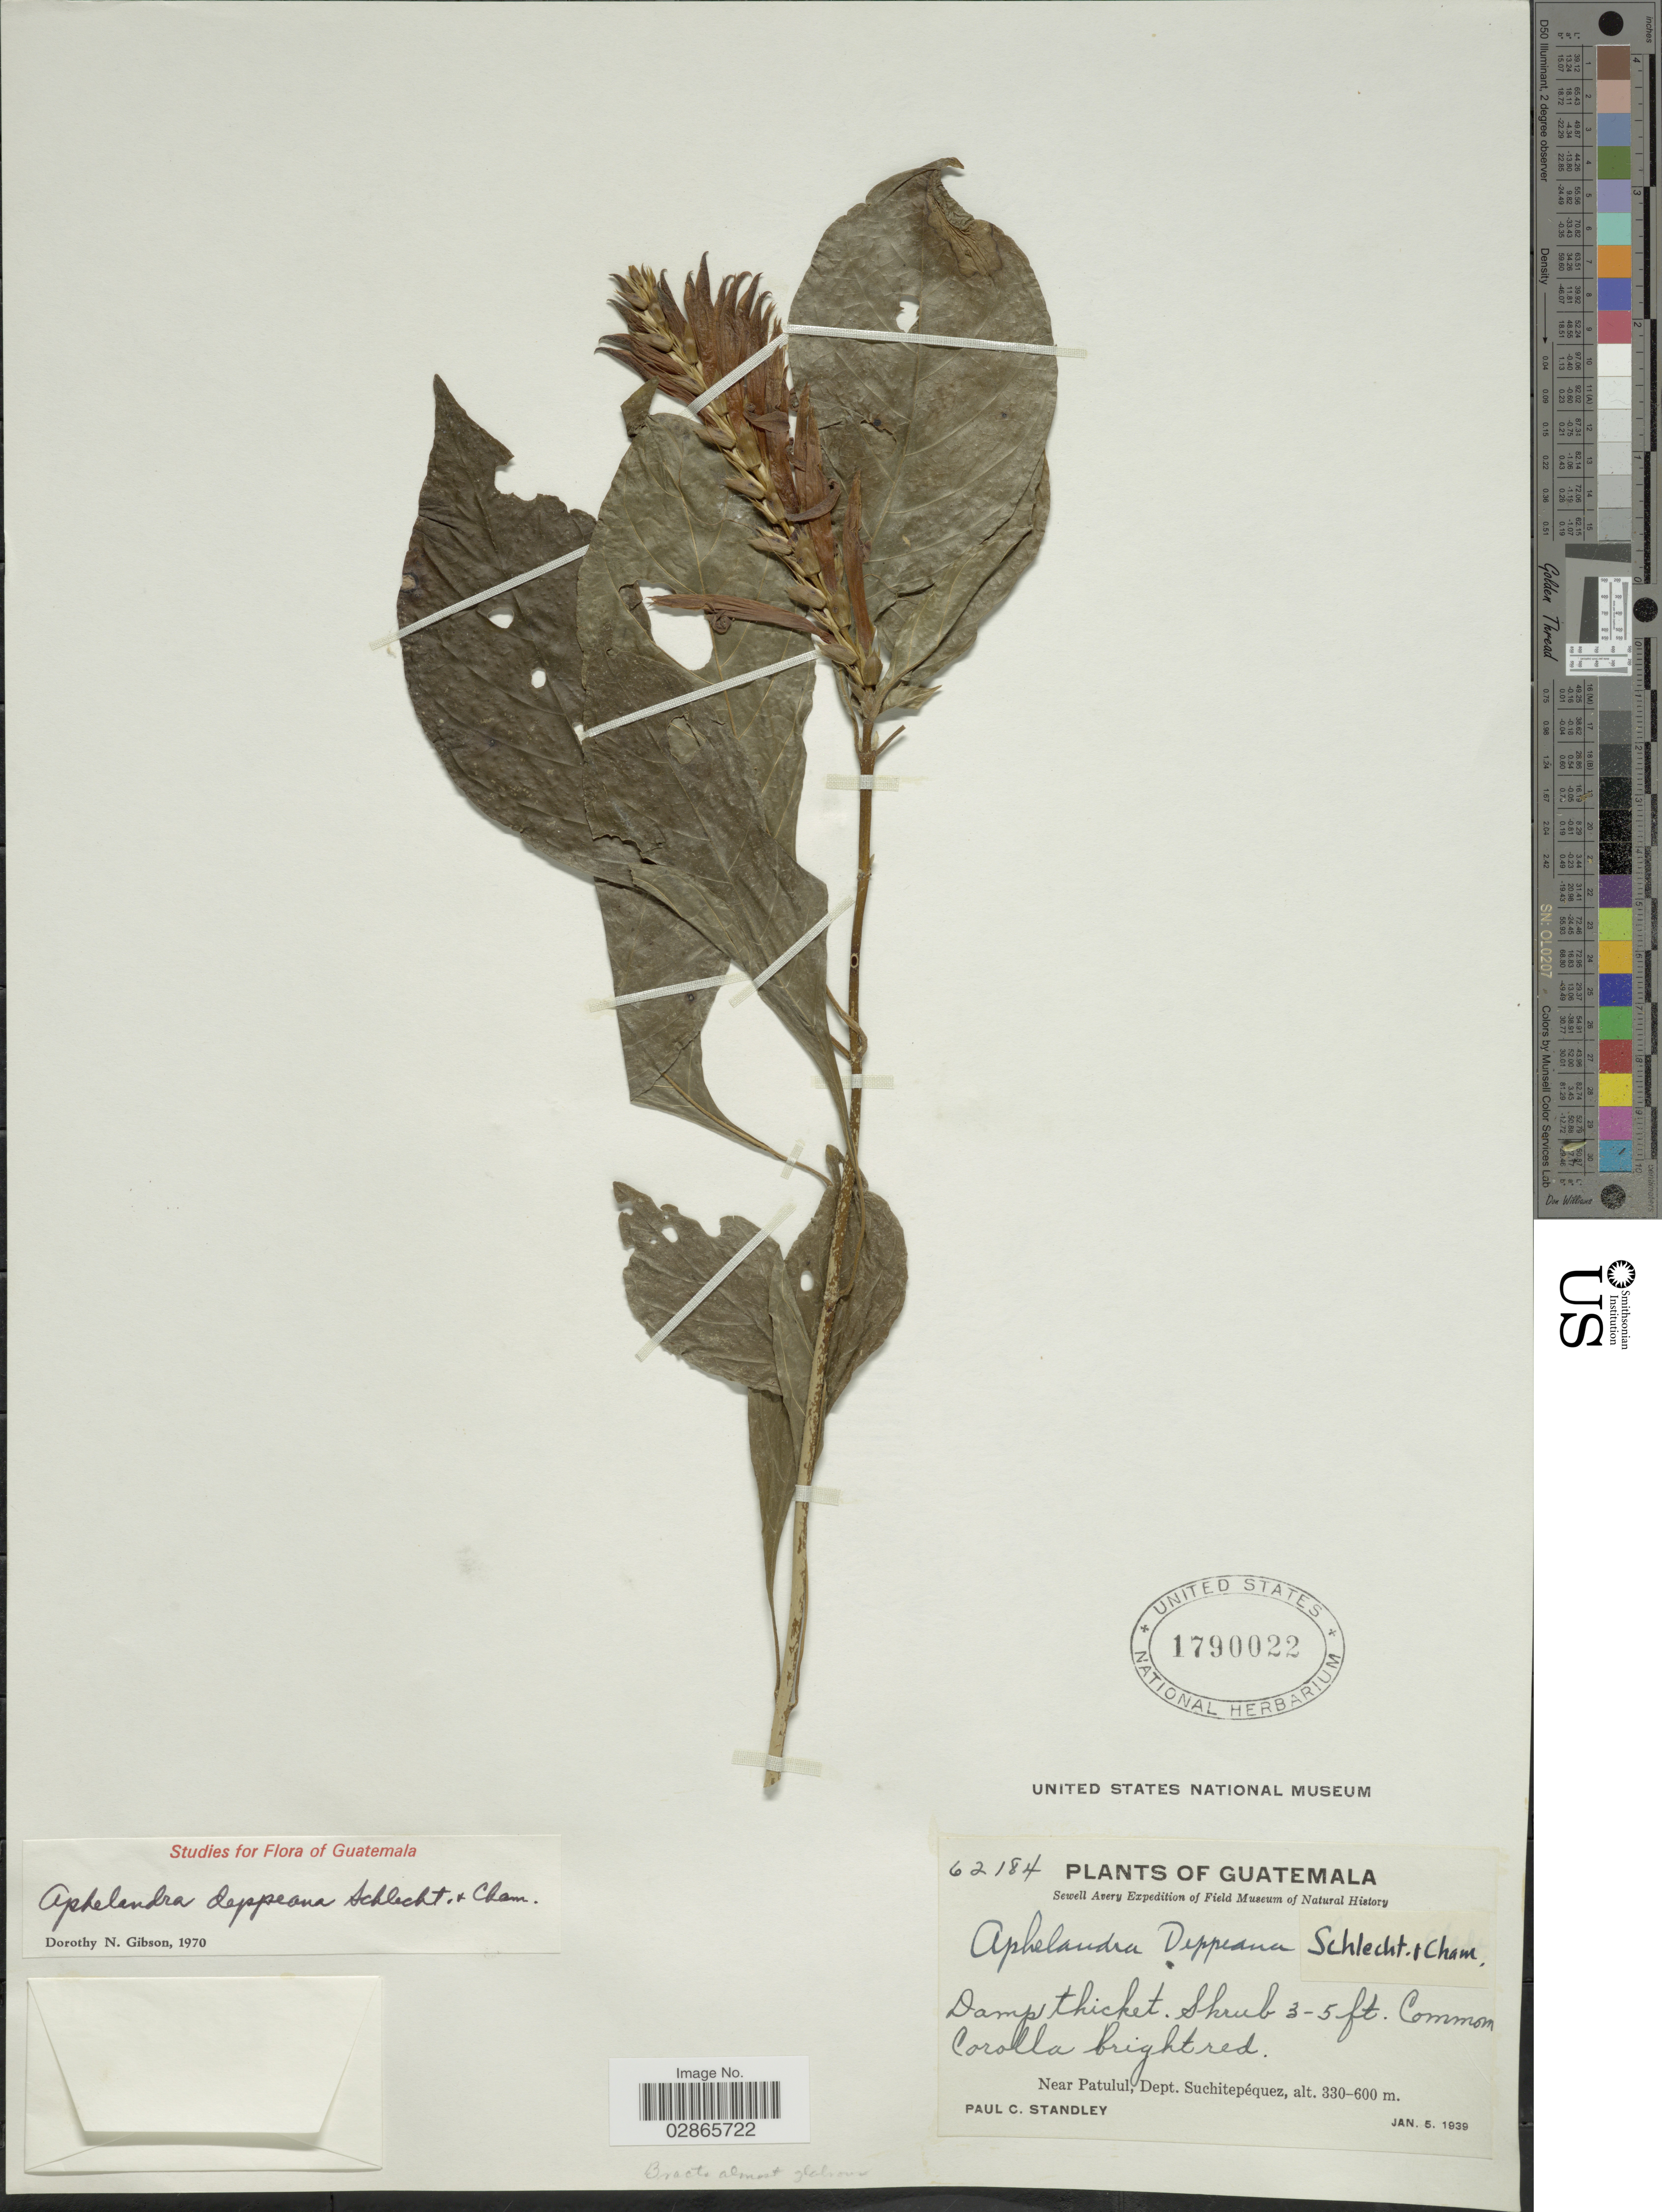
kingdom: Plantae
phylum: Tracheophyta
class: Magnoliopsida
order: Lamiales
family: Acanthaceae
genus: Aphelandra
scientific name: Aphelandra deppeana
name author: Schltdl. & Cham.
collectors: P. C. Standley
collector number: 62184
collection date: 1939-01-05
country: Guatemala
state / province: Suchitepéquez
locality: Near Patulul, Dept. Suchitepéquez.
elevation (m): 330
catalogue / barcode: US 1790022